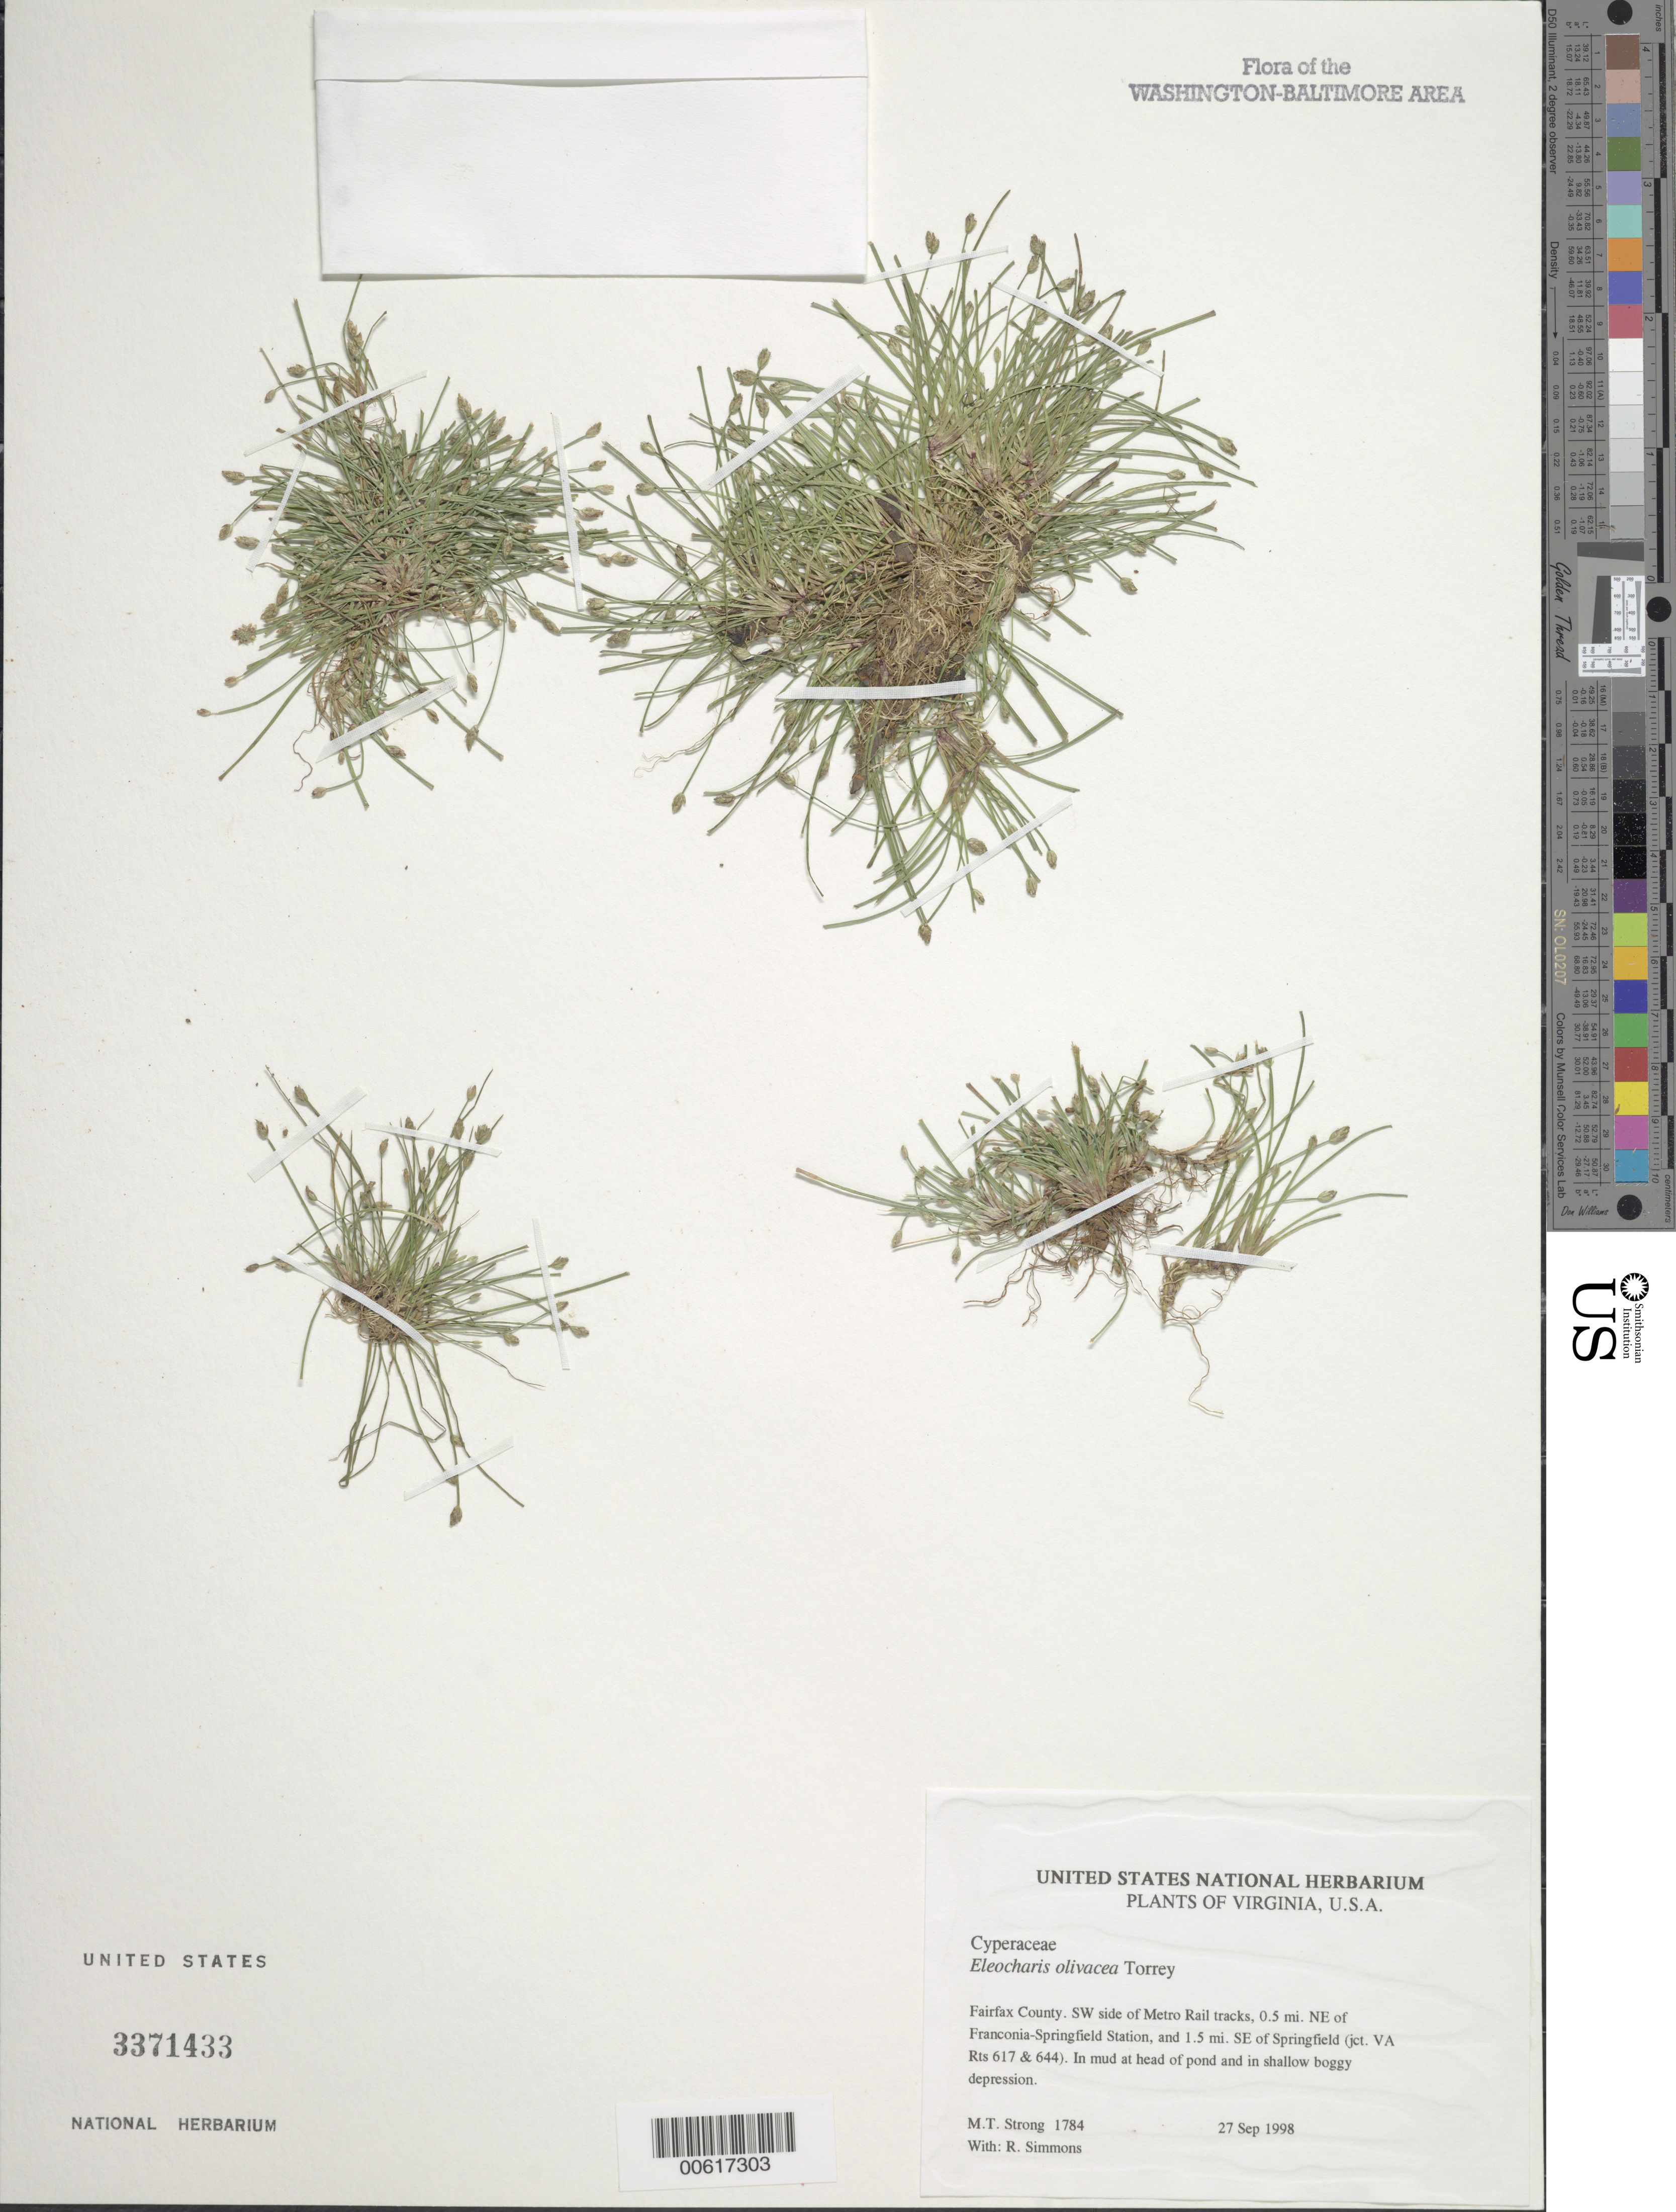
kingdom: Plantae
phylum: Tracheophyta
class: Liliopsida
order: Poales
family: Cyperaceae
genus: Eleocharis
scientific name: Eleocharis olivacea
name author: Torr.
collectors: M. T. Strong & R. Simmons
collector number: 1784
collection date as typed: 27 Sep 1998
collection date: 1998-09-27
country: United States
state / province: Virginia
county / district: Fairfax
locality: SW side of Metro Rail System, 0.5-0.6 mi. NE of Franconia-Springfield Station, 1.5 mi. SE of Springfield (jct. VA Rts 617 & 644)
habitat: In mud at head of pond and in shallow boggy depression.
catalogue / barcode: US 3371433